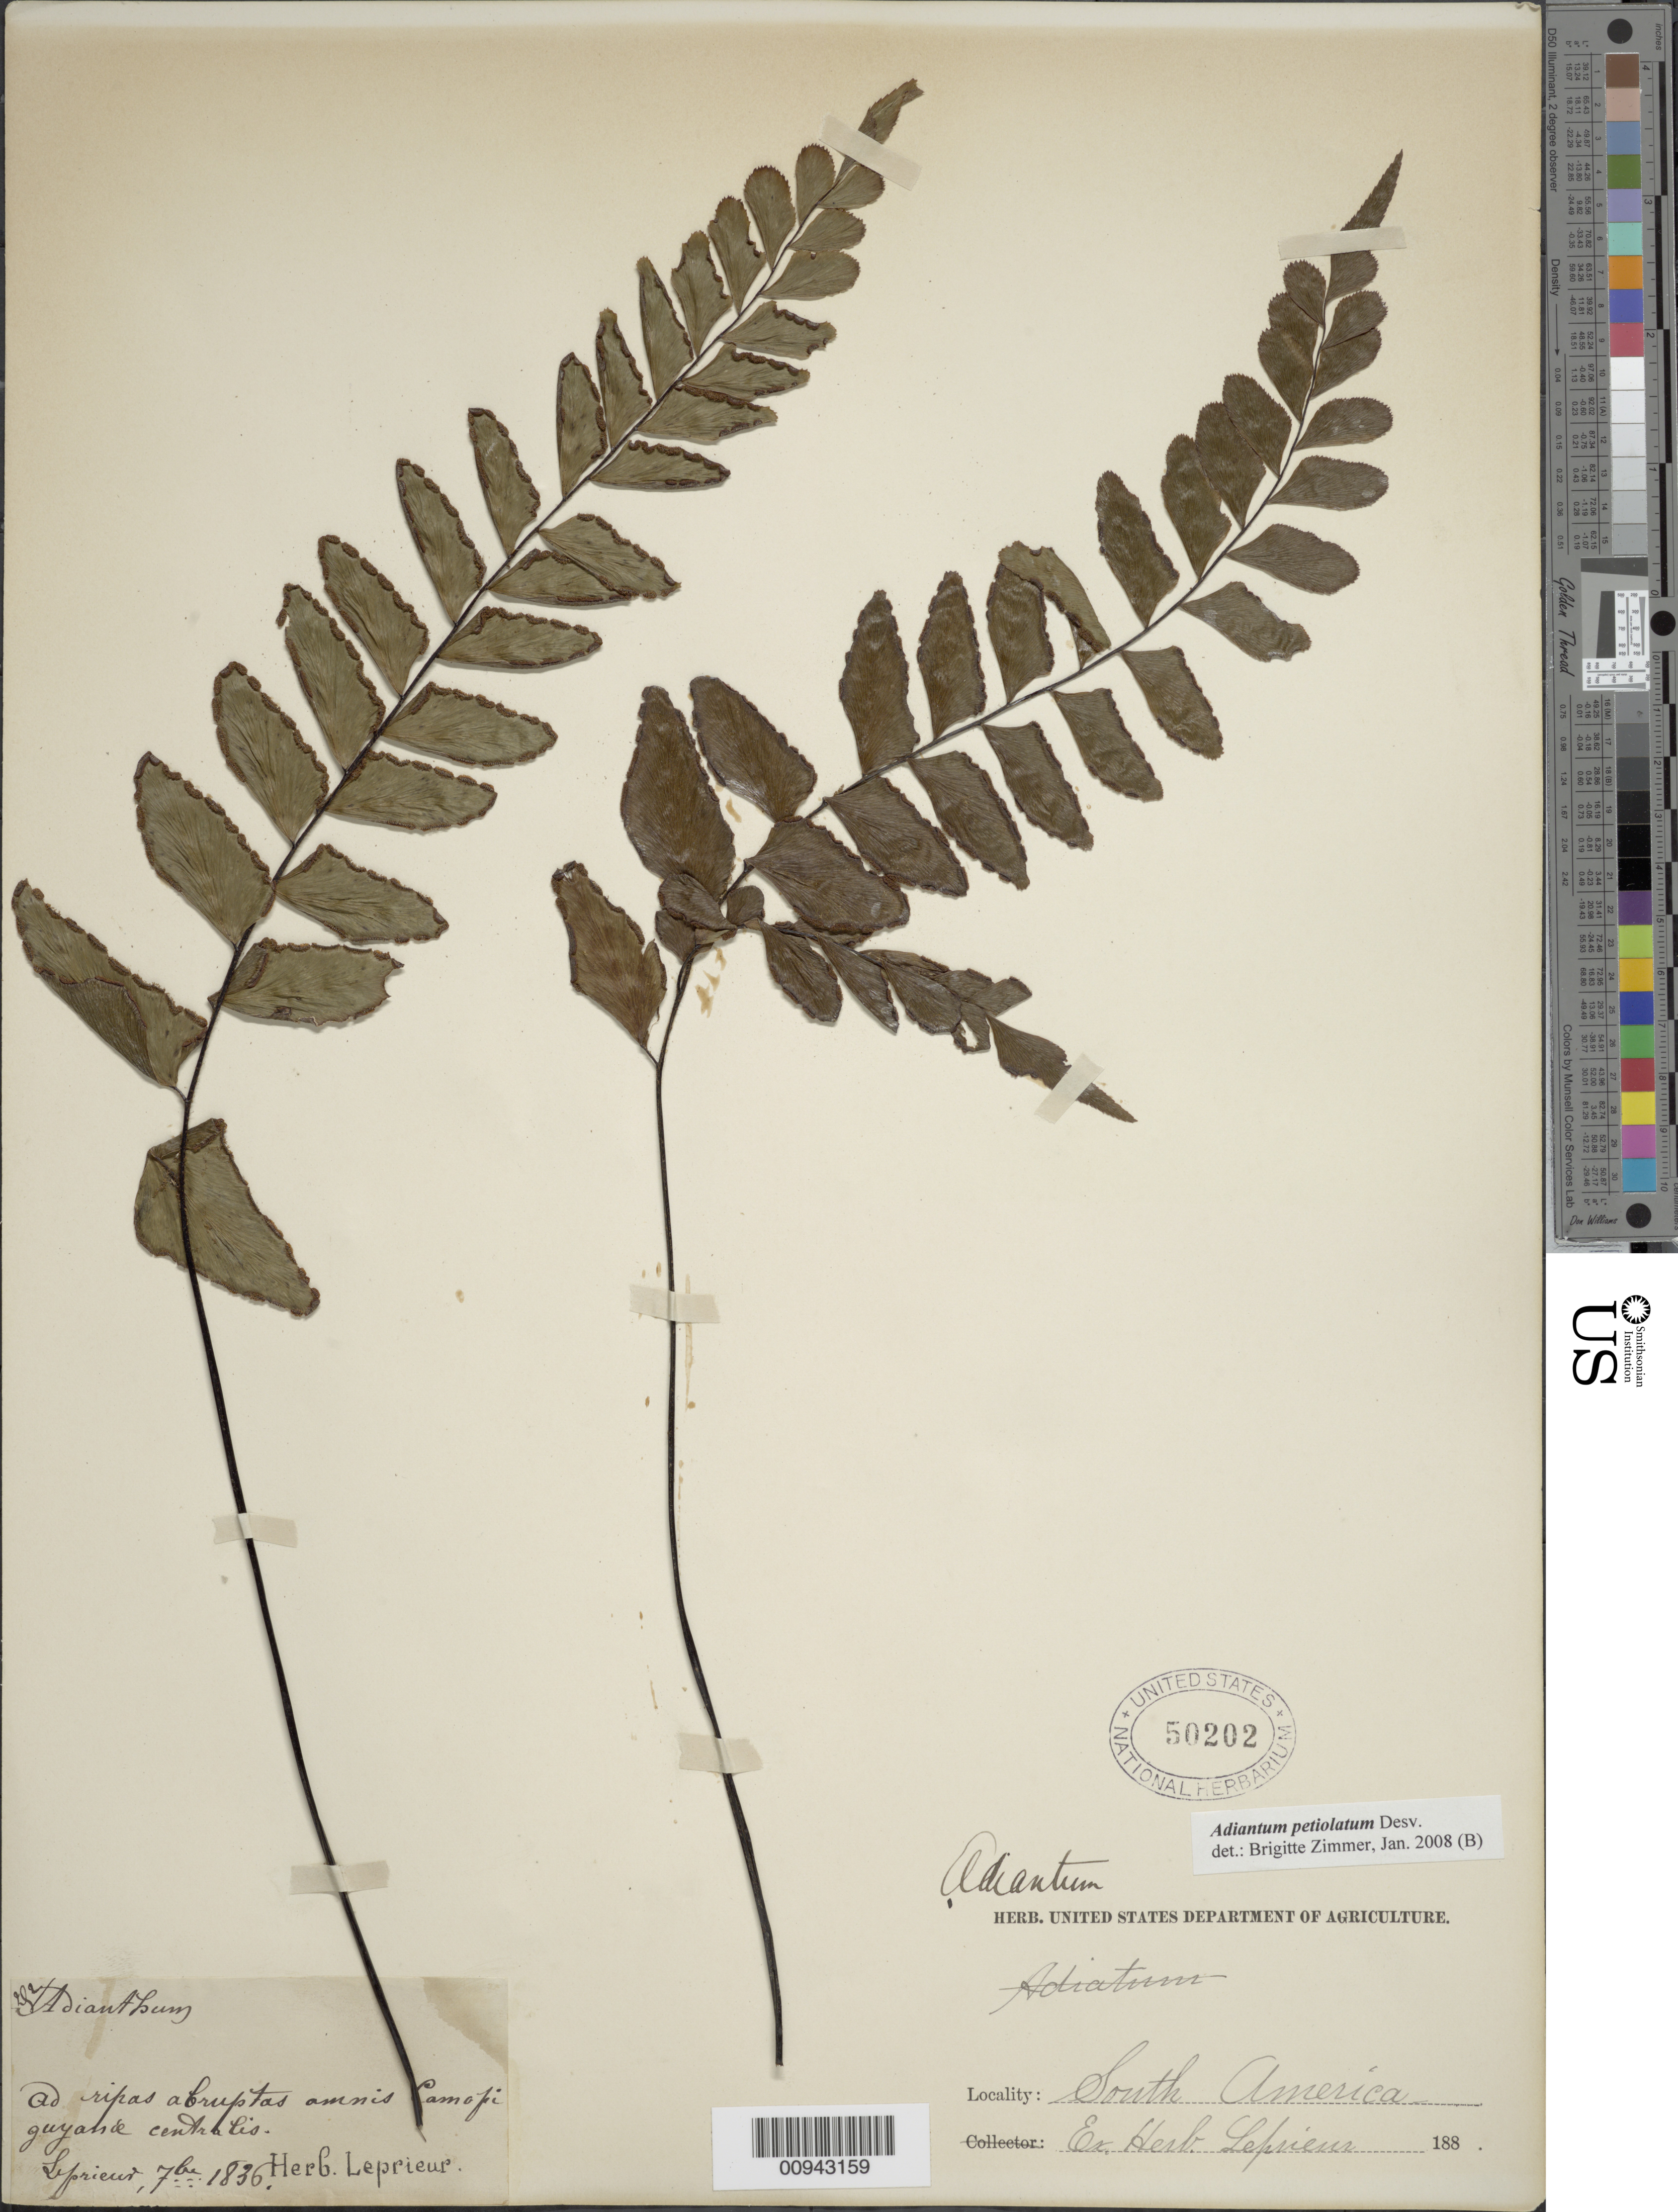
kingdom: Plantae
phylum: Tracheophyta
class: Polypodiopsida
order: Polypodiales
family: Pteridaceae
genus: Adiantum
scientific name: Adiantum petiolatum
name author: Desv.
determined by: Zimmer, B.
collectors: F. M. R. Leprieur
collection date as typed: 1836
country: French Guiana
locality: Ad ripas abruptas amnis Camopi Guyane centralis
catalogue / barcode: US 50202